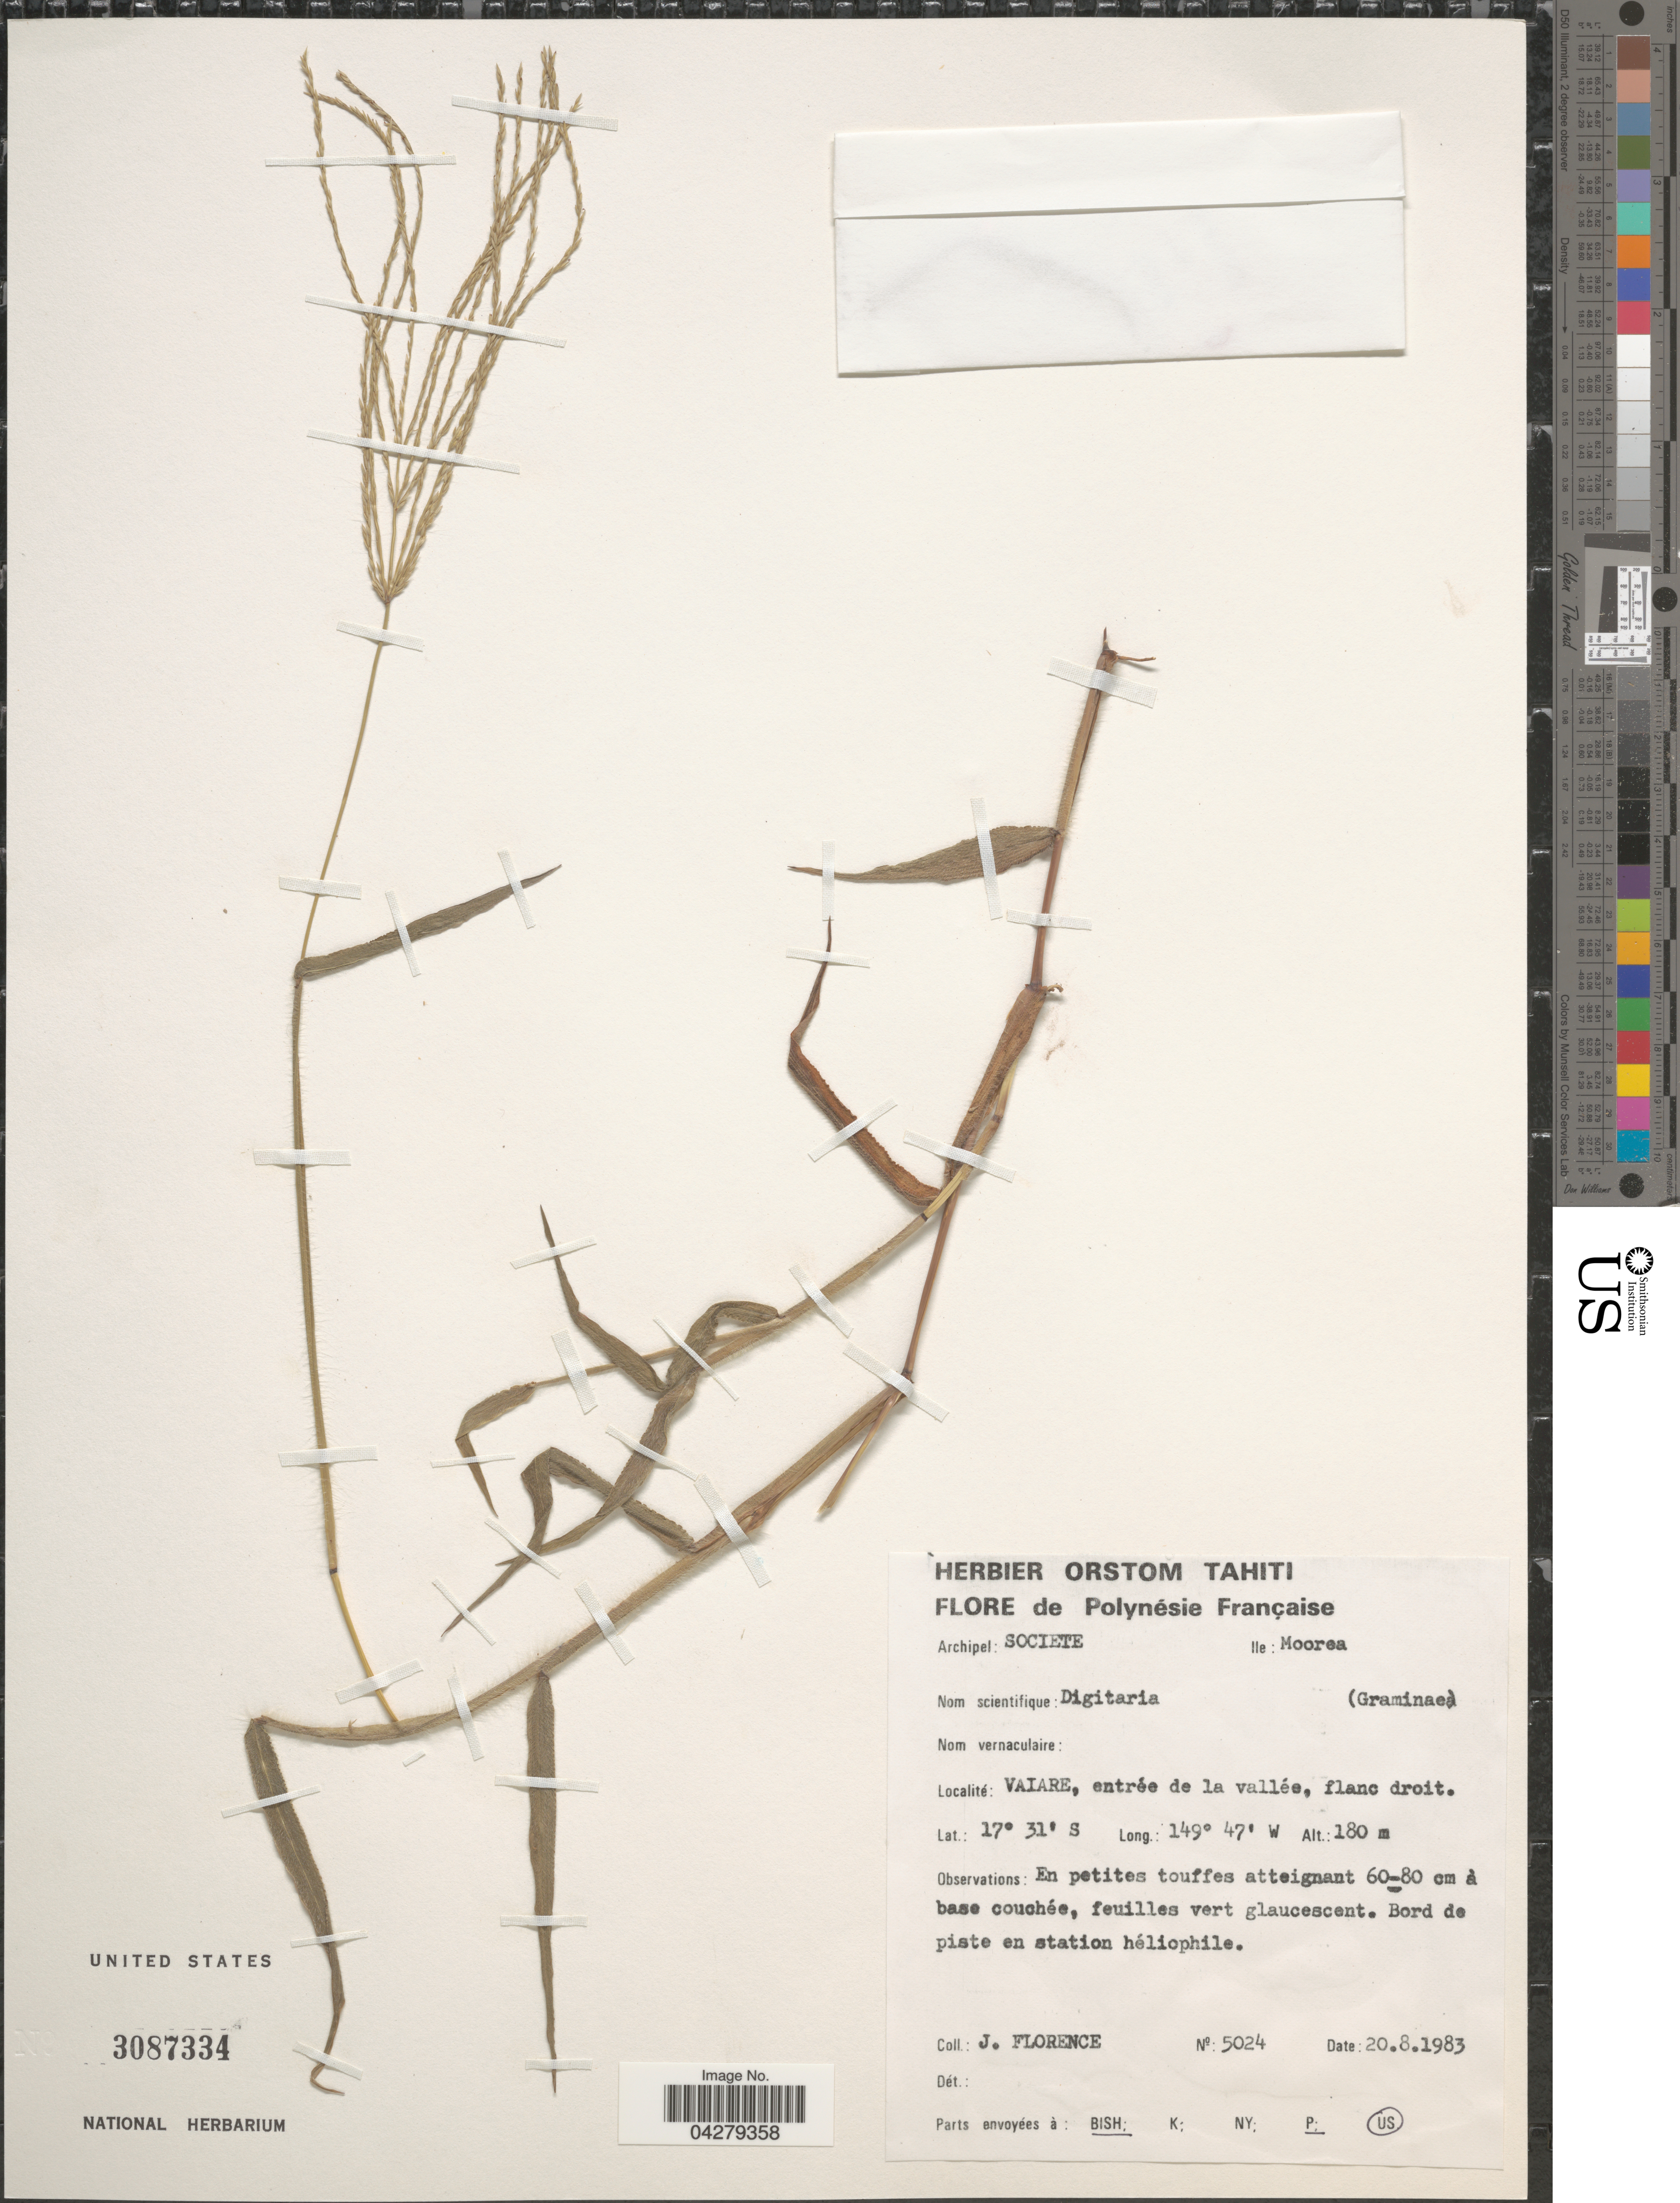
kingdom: Plantae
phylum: Tracheophyta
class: Liliopsida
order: Poales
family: Poaceae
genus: Digitaria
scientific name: Digitaria sp.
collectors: J. Florence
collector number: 5024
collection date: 1983-08-20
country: French Polynesia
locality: Polynésie Française. Archipel: Societe. Ile: Moorea. Vaiare, entrée de la vallée, flanc droit.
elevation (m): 180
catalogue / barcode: US 3087334